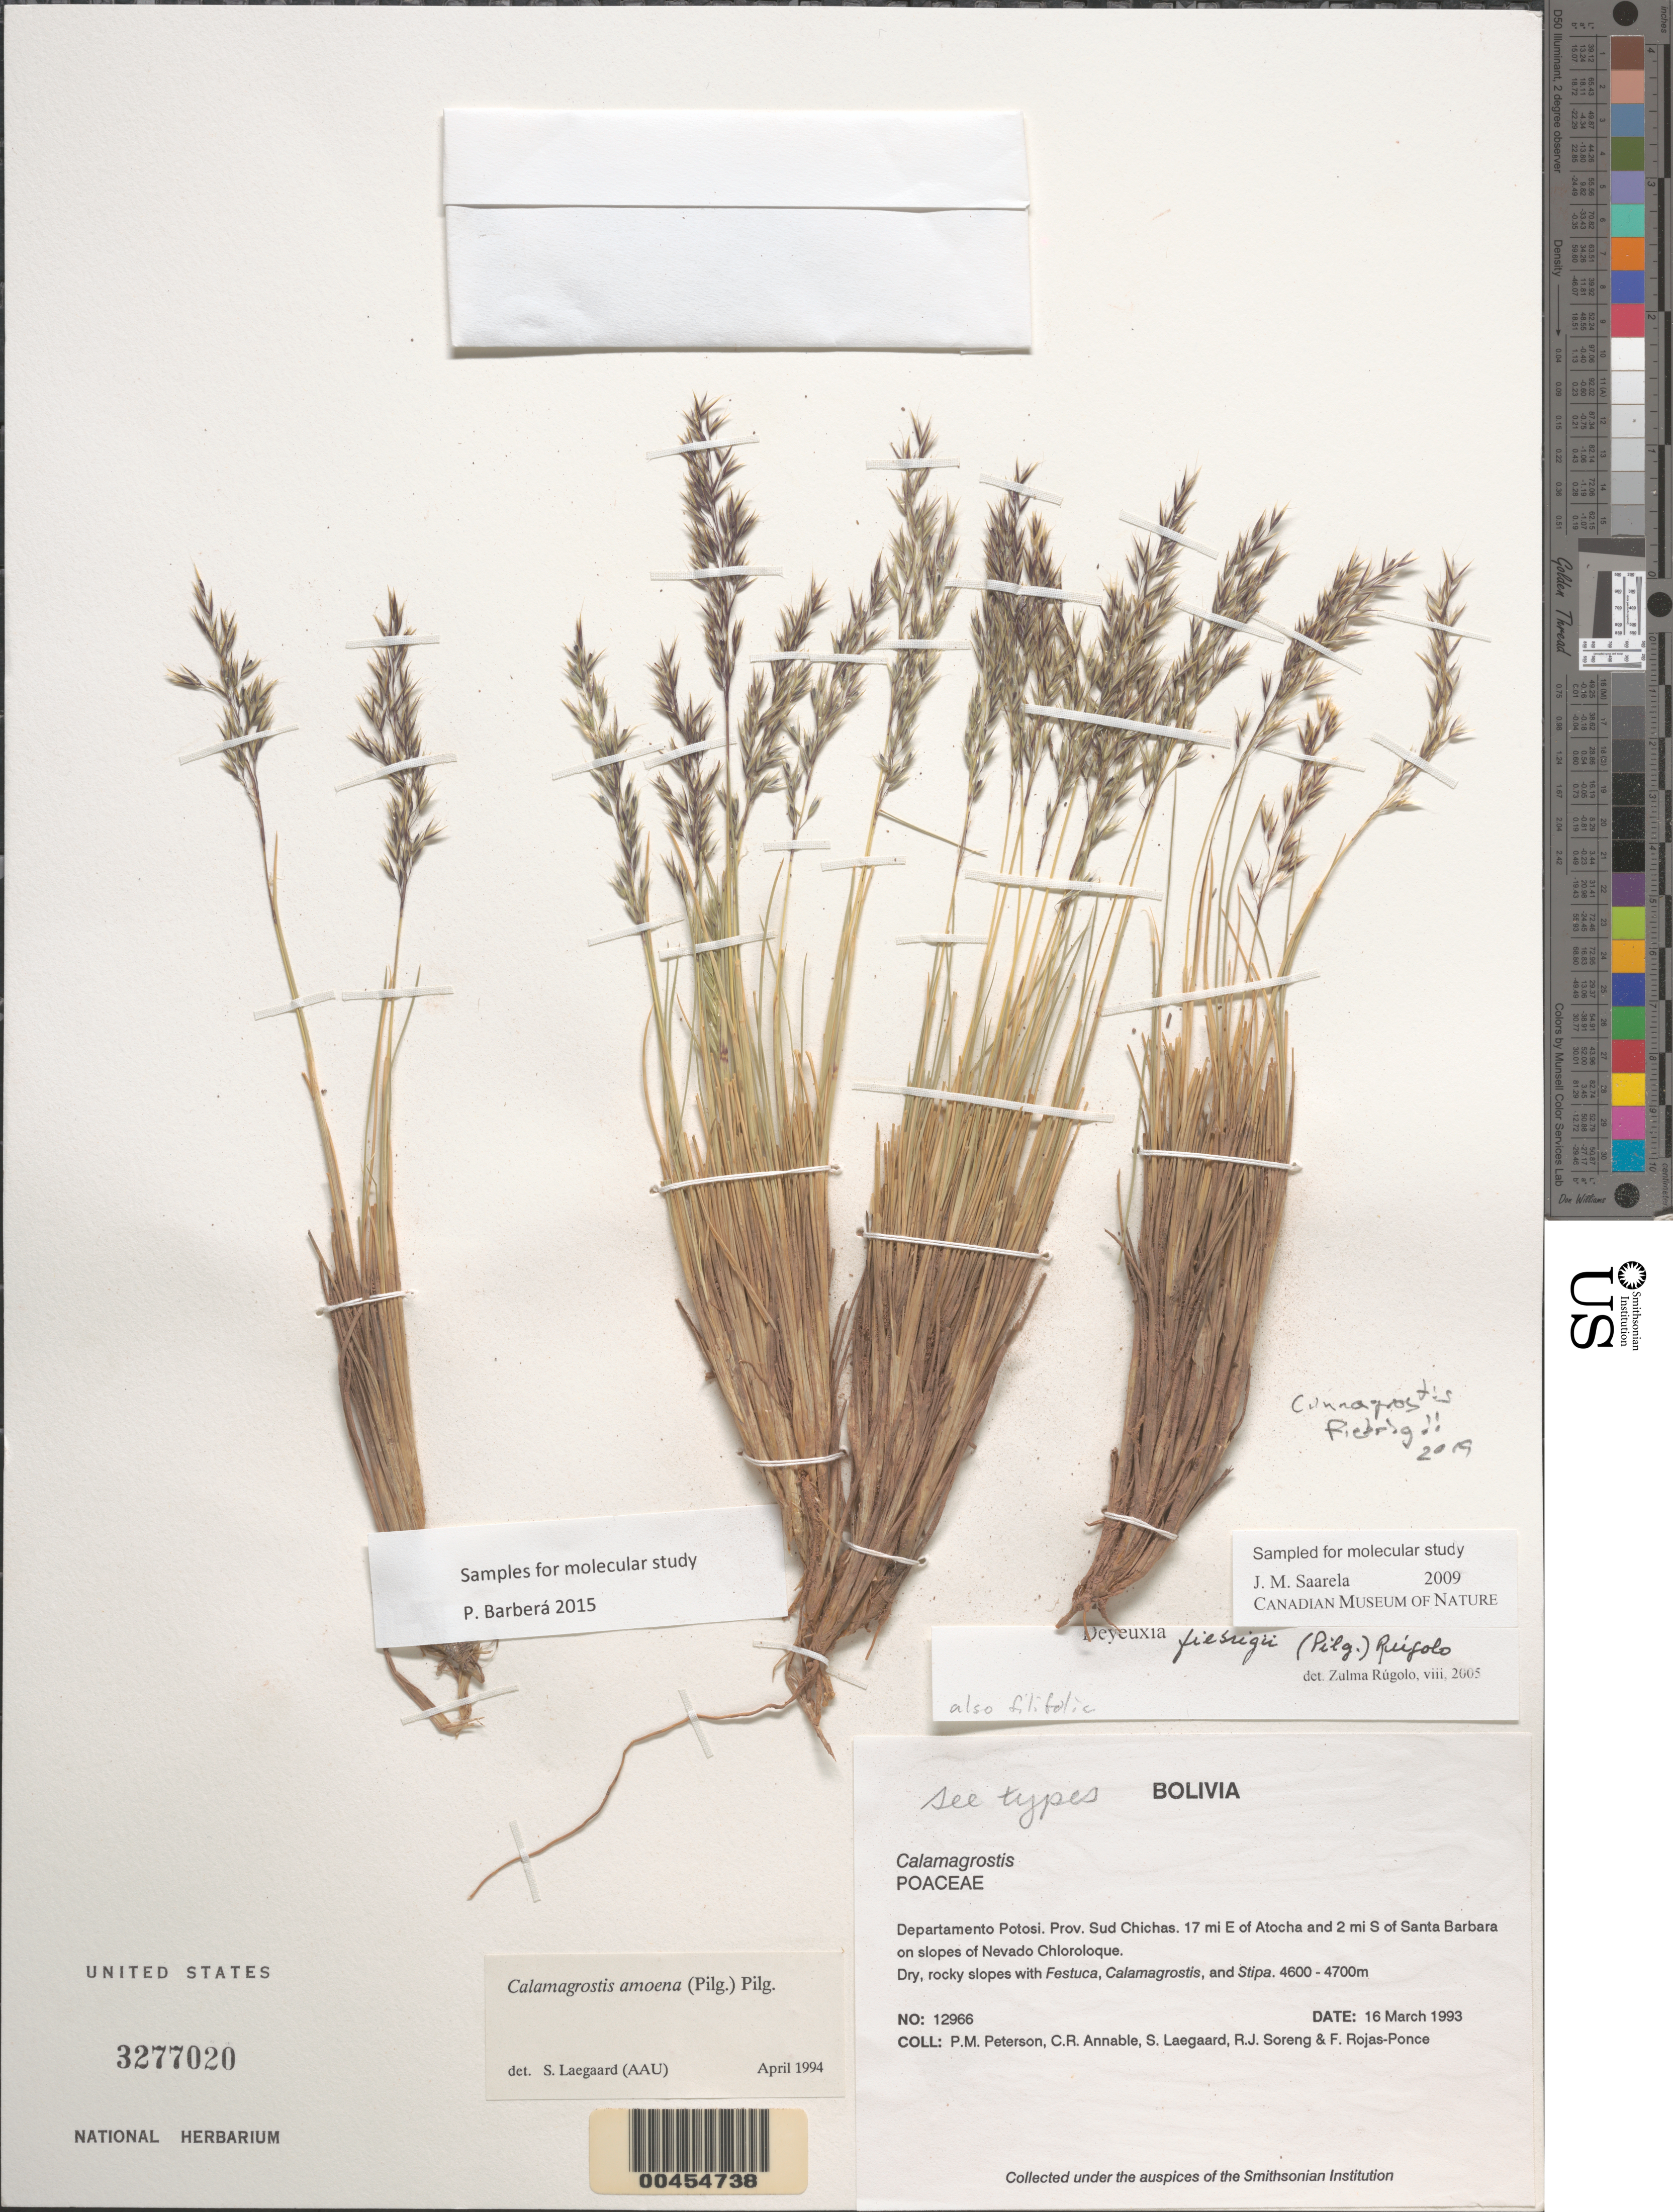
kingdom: Plantae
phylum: Tracheophyta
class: Liliopsida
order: Poales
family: Poaceae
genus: Cinnagrostis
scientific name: Cinnagrostis fiebrigii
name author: (Pilg.) P.M. Peterson et al.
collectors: P. M. Peterson, C. R. Annable, S. Lægaard, R. J. Soreng & F. Rojas-Ponce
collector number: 12966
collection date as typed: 16 Mar 1993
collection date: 1993-03-16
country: Bolivia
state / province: Potosí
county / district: Sud Chichas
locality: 17 mi E of Atocha and 2 mi S of Santa Barbara on slopes of Nevada Chloroloque.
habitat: Dry, rocky slopes with Festuca, Calamagrostis, and Stipa.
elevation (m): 4600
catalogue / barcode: US 3277020